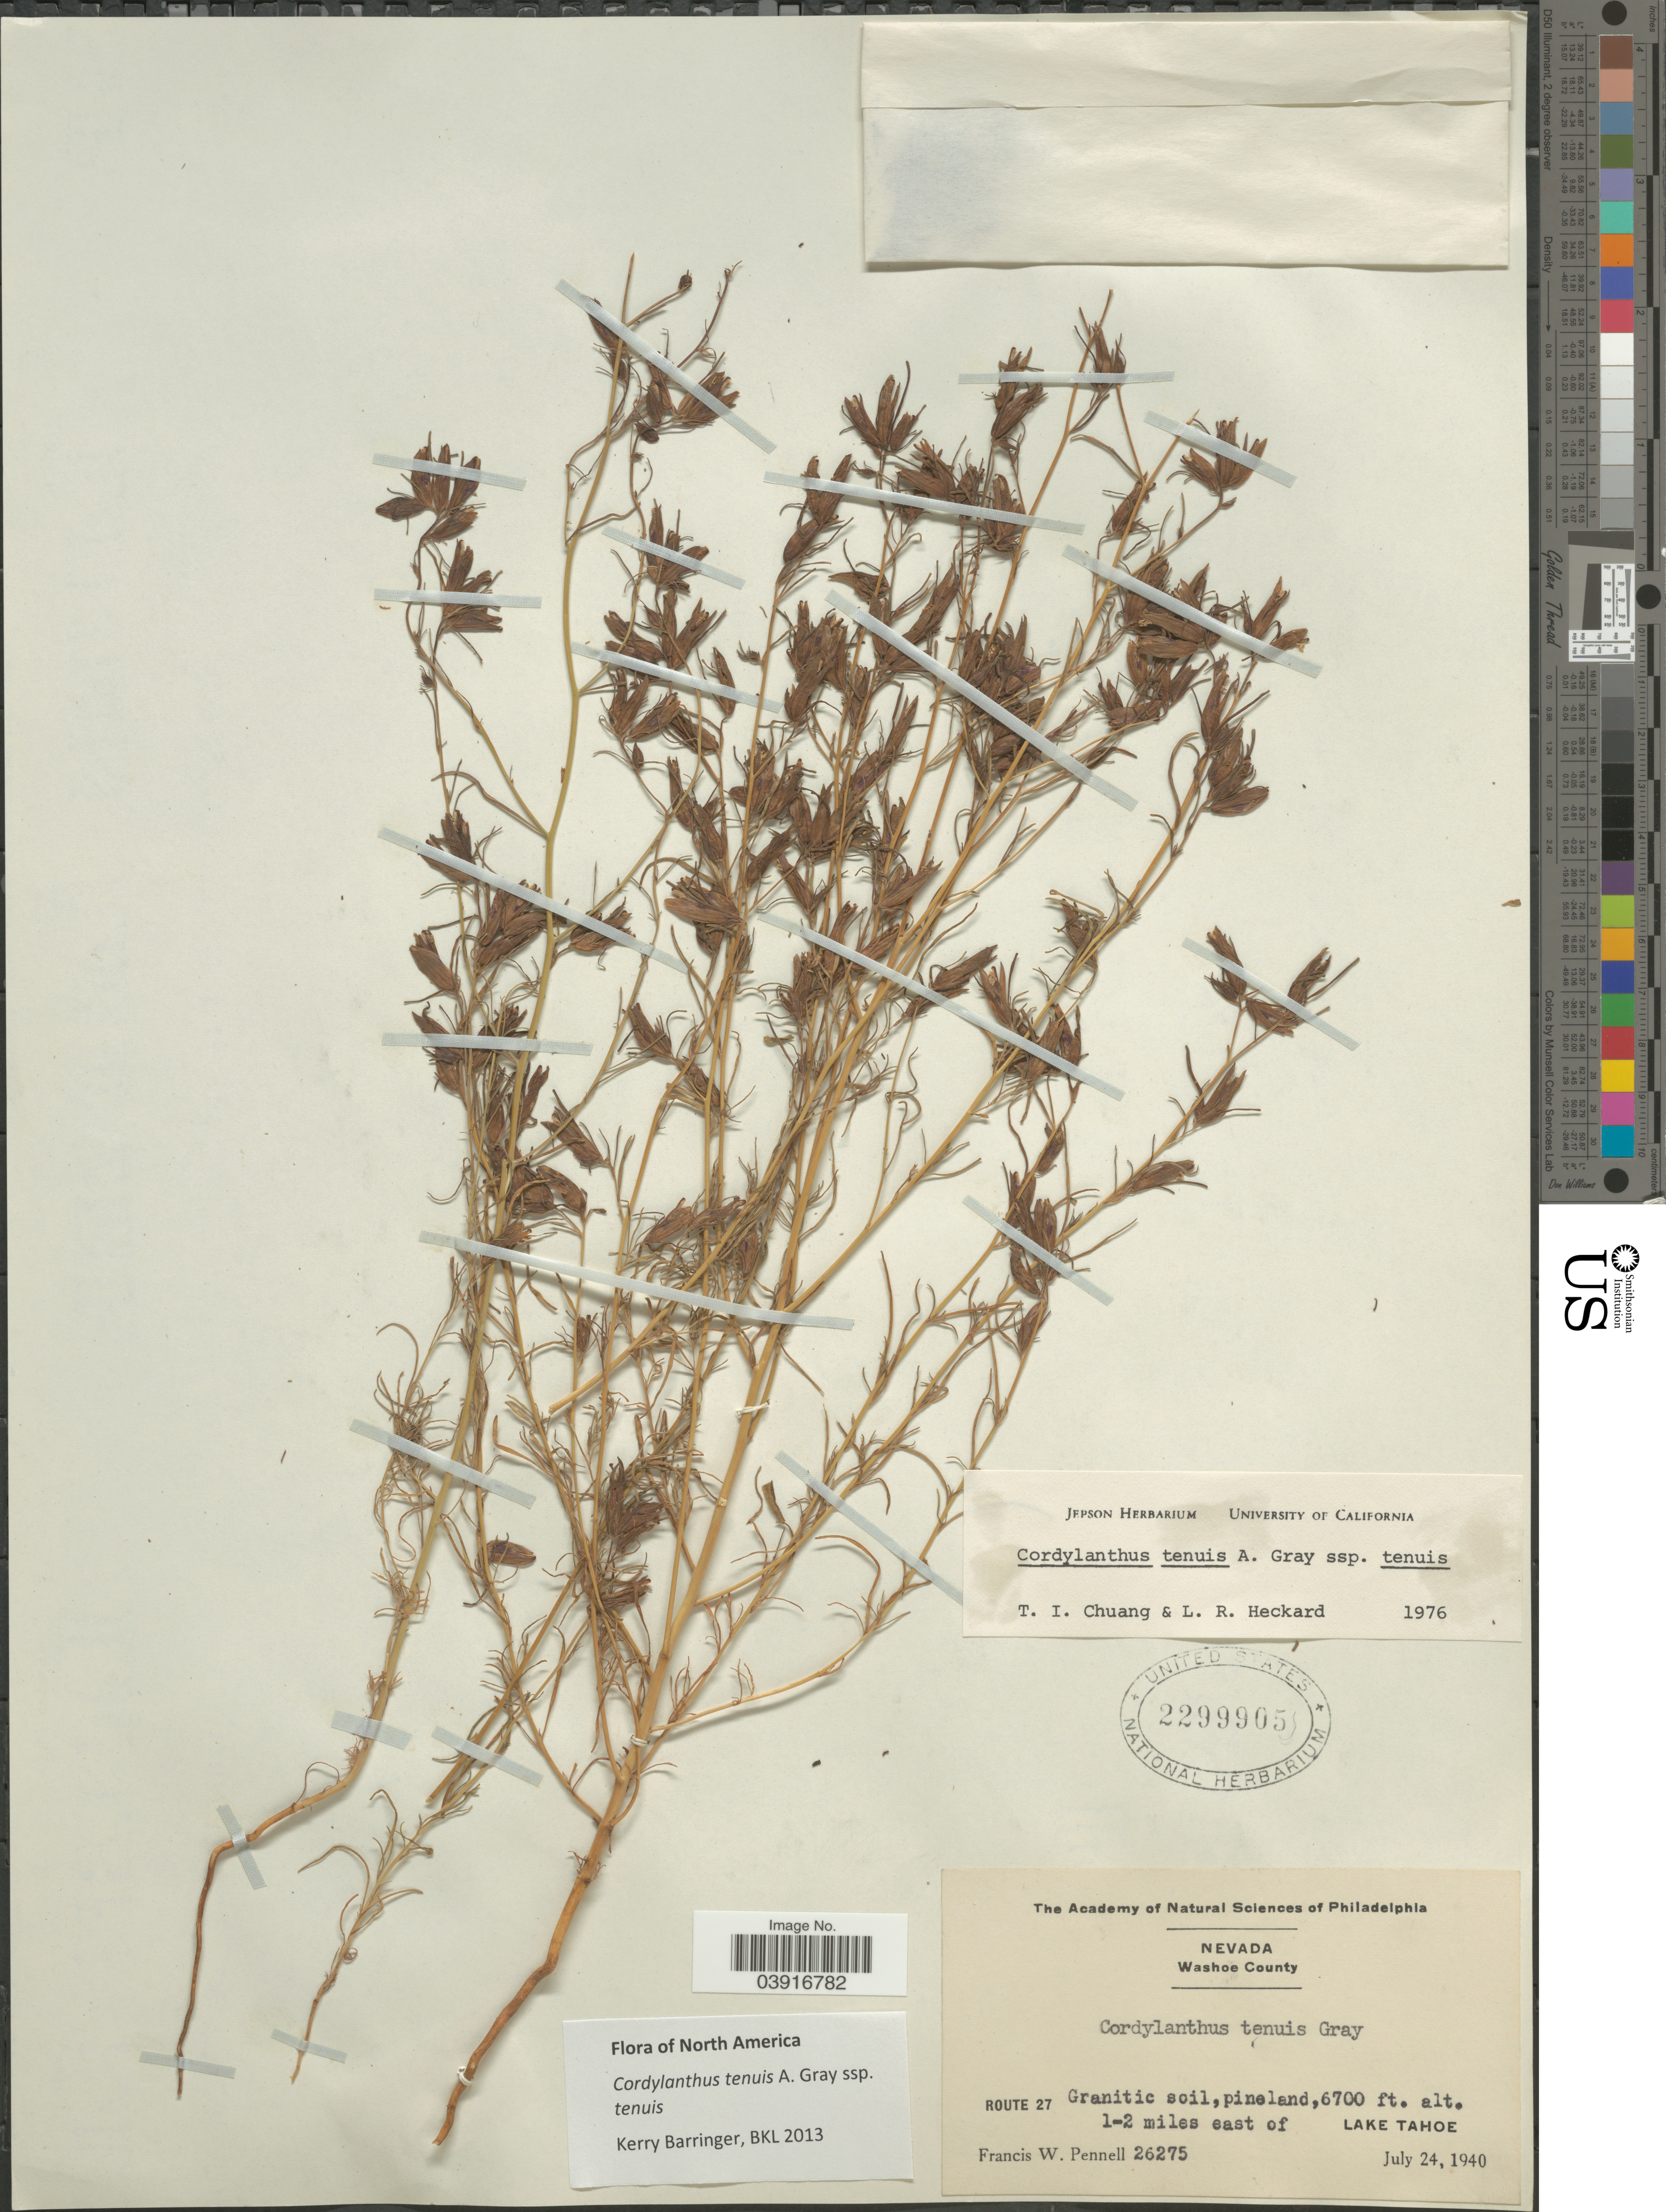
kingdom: Plantae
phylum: Tracheophyta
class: Magnoliopsida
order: Lamiales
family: Orobanchaceae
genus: Cordylanthus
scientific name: Cordylanthus tenuis subsp. tenuis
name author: A. Gray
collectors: F. W. Pennell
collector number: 26275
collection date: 1940-07-24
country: United States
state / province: Nevada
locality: Washoe County. Route 27. Granitic soil, pineland, 1-2 miles east of Lake Tahoe.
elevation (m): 2042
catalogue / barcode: US 2299905